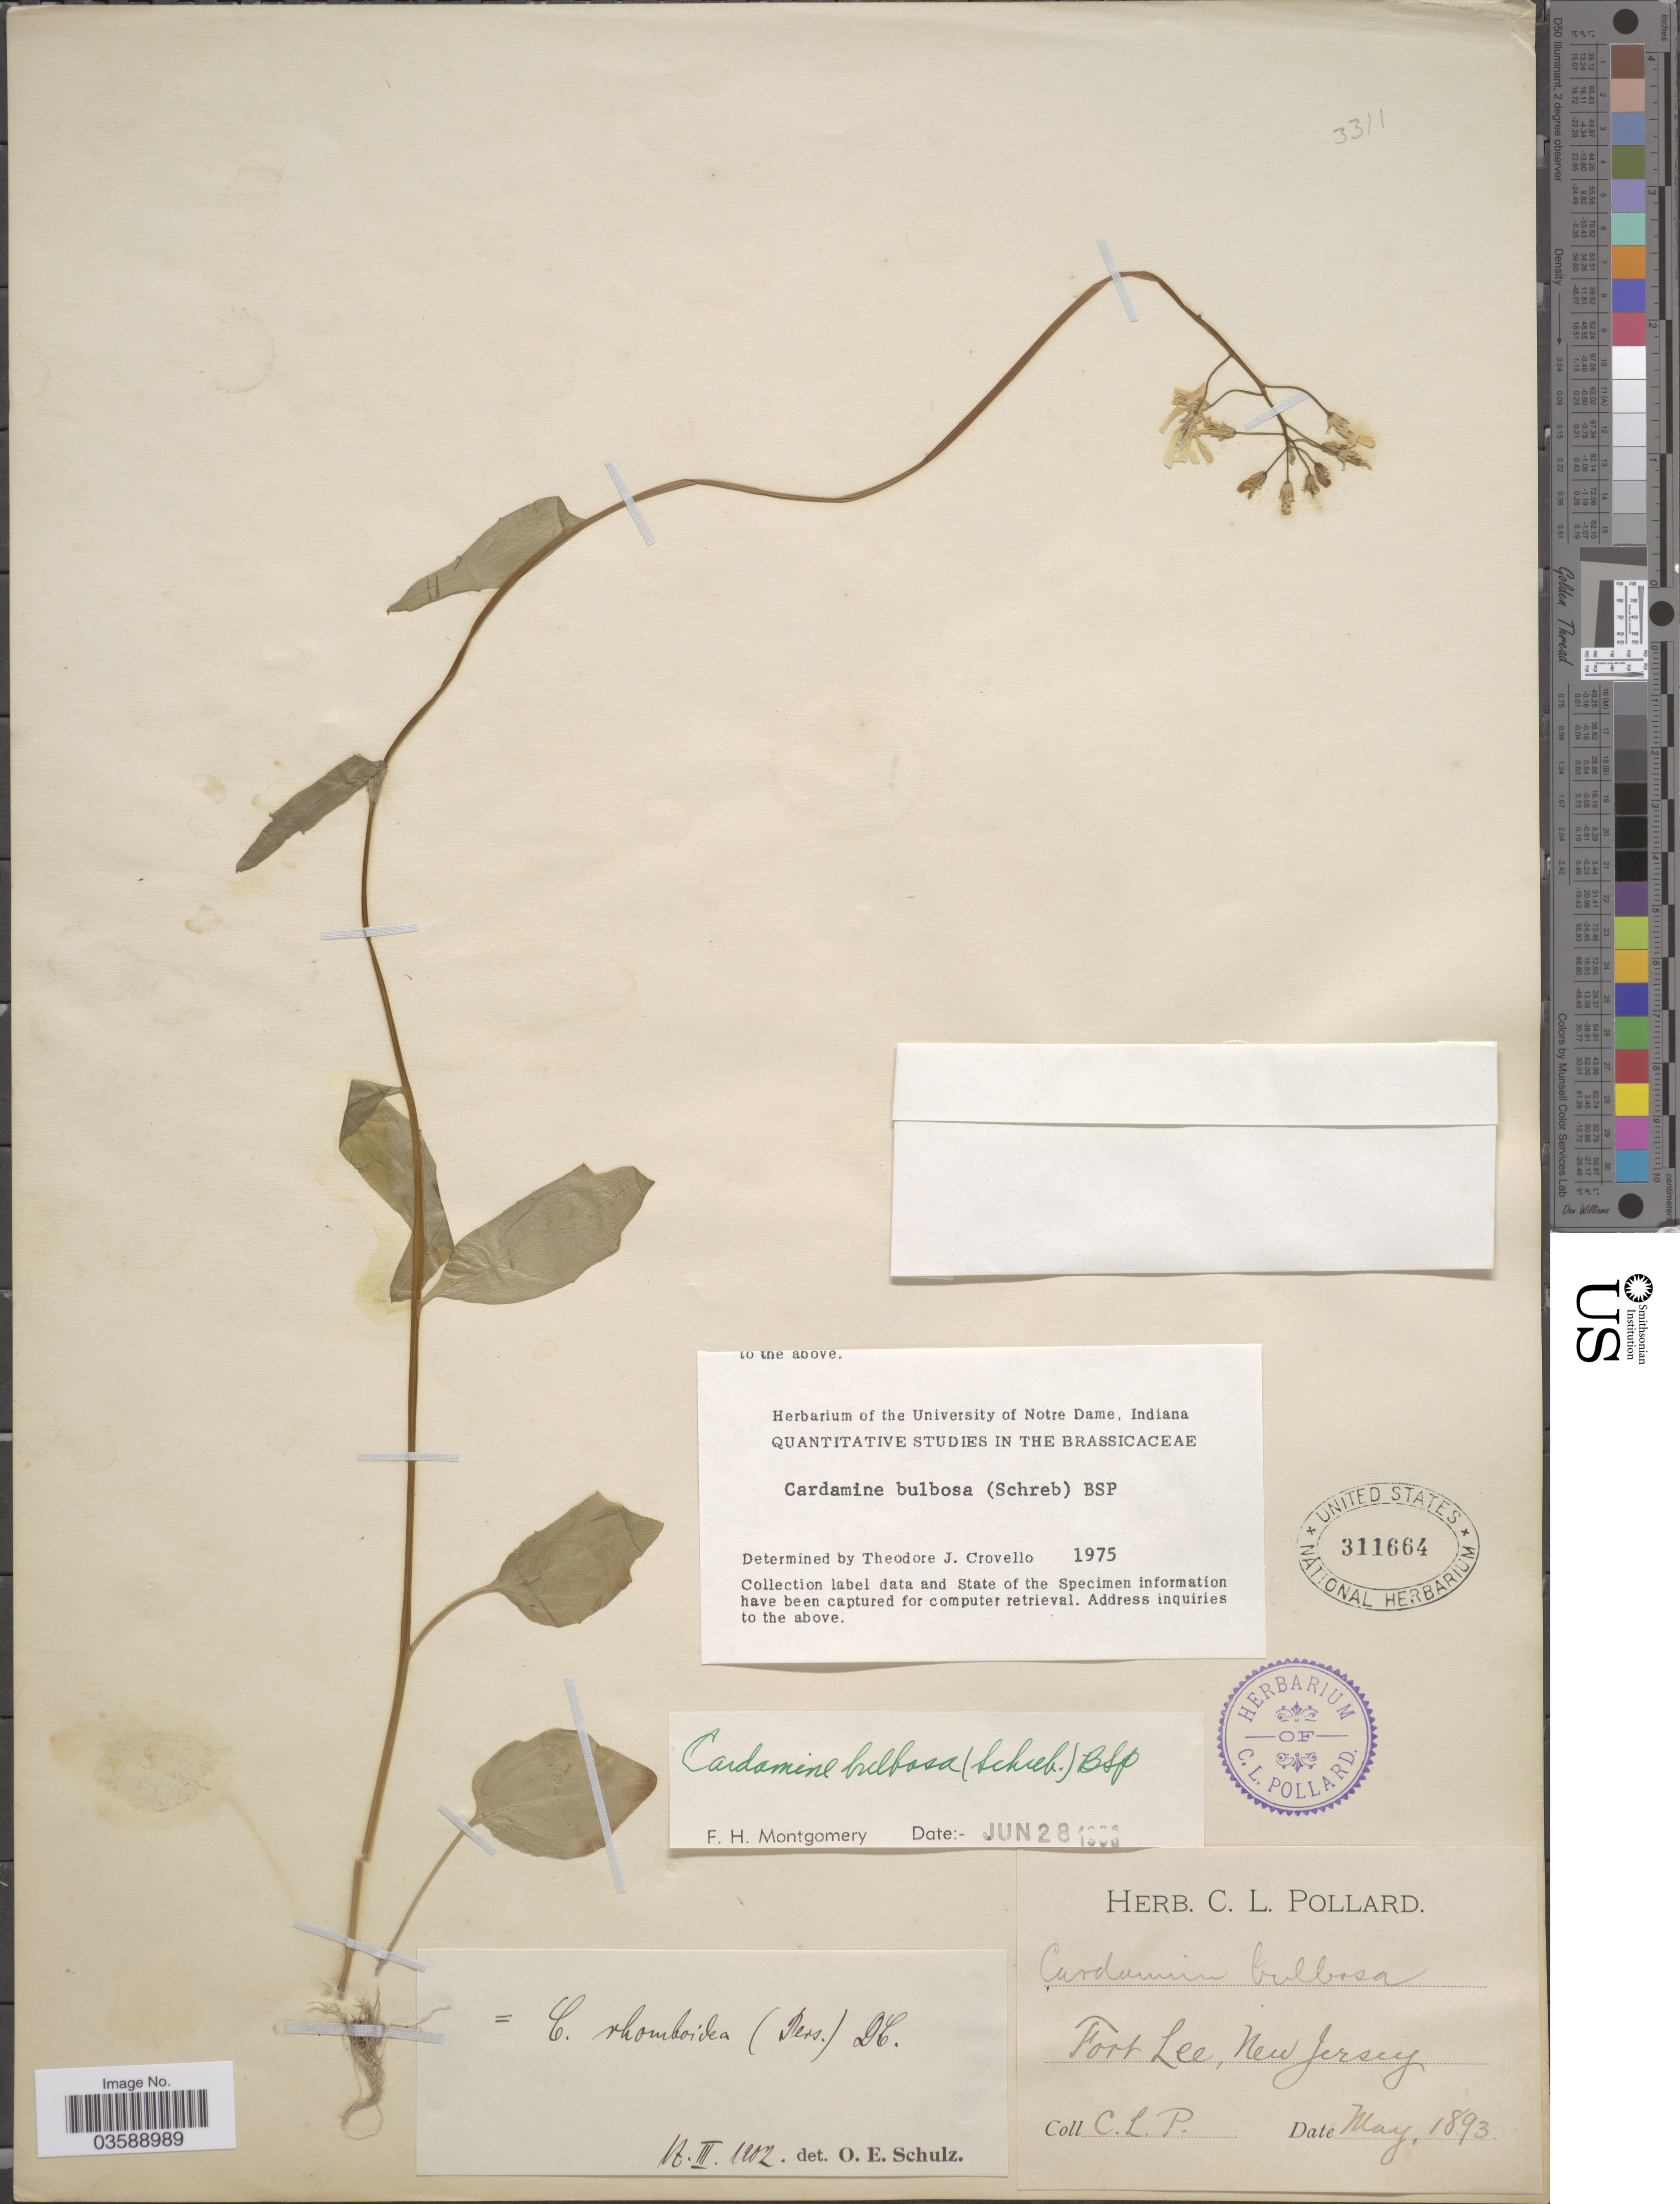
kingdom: Plantae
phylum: Tracheophyta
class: Magnoliopsida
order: Brassicales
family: Brassicaceae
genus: Cardamine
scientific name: Cardamine bulbosa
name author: (Schreb. ex Muhl.) Britton et al.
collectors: C. L. Pollard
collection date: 1893-05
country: United States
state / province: New Jersey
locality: Fort Lee.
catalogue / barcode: US 311664